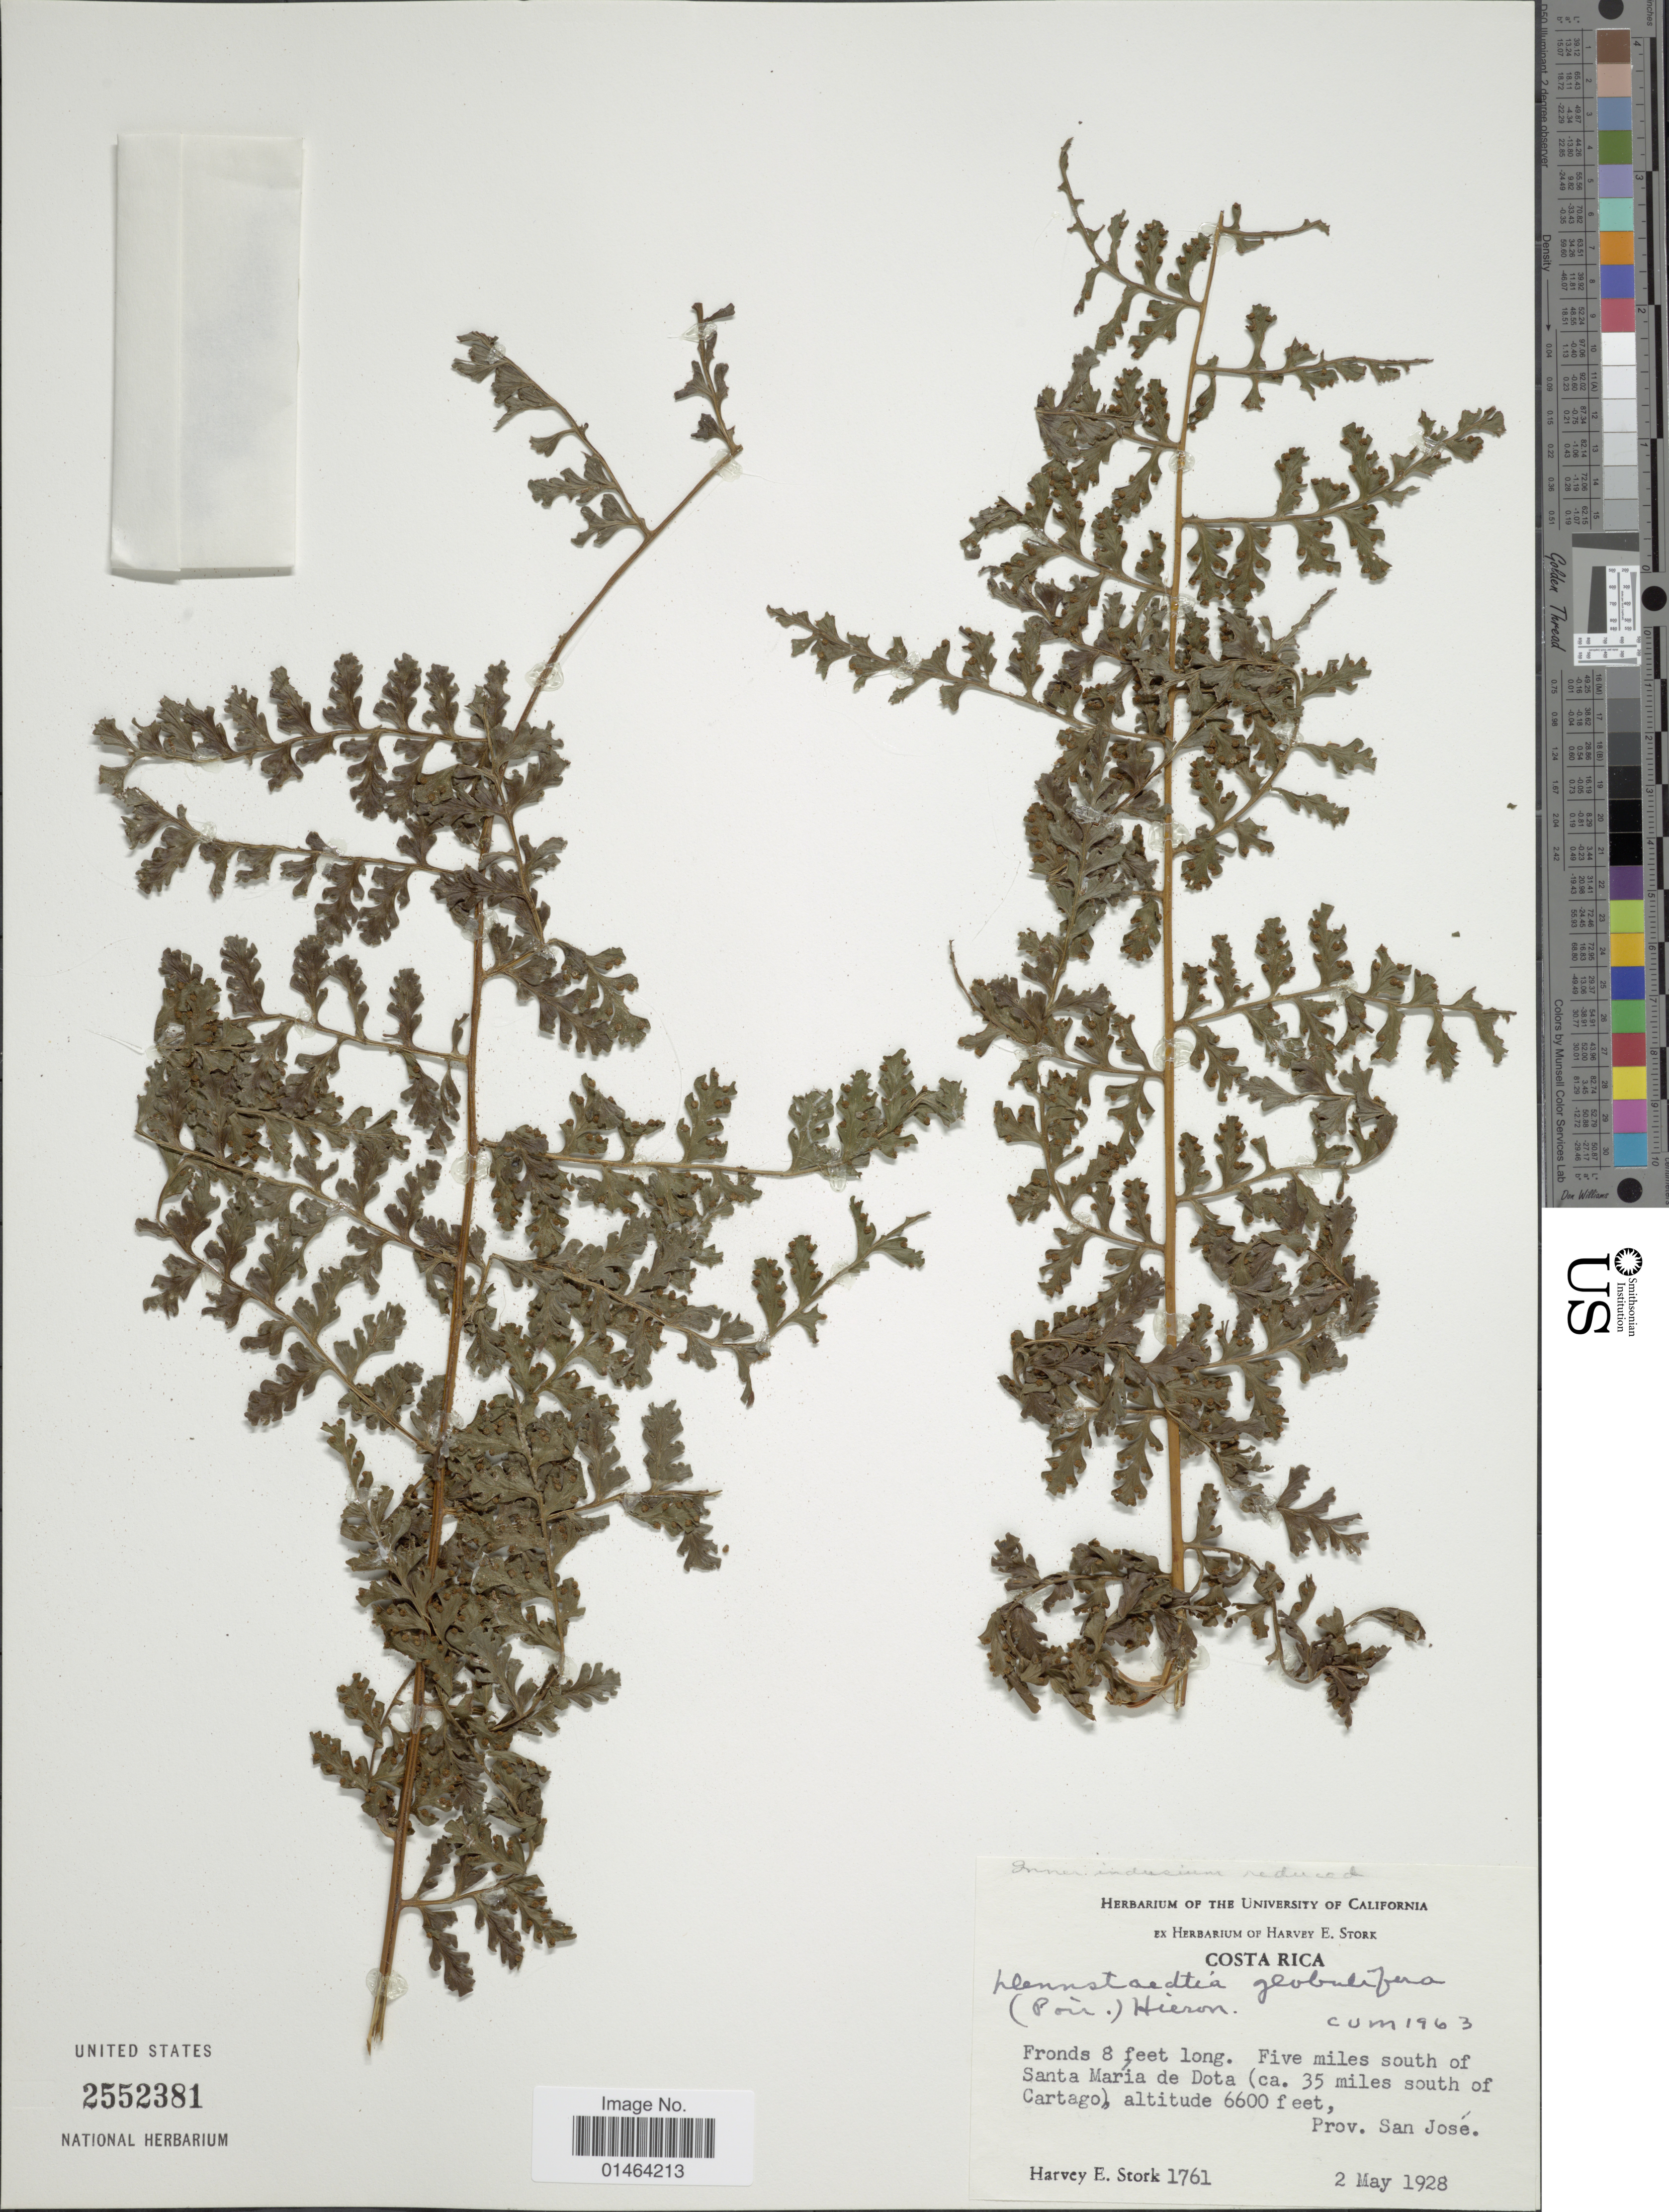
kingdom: Plantae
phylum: Tracheophyta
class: Polypodiopsida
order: Polypodiales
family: Dennstaedtiaceae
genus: Dennstaedtia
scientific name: Dennstaedtia globulifera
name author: (Poir.) Hieron.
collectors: H. E. Stork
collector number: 1761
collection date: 1928-05-02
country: Costa Rica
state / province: San José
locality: Five miles south of Santa Maria de Dota (ca. 35 miles south of Cartago)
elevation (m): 2012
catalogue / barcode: US 2552381